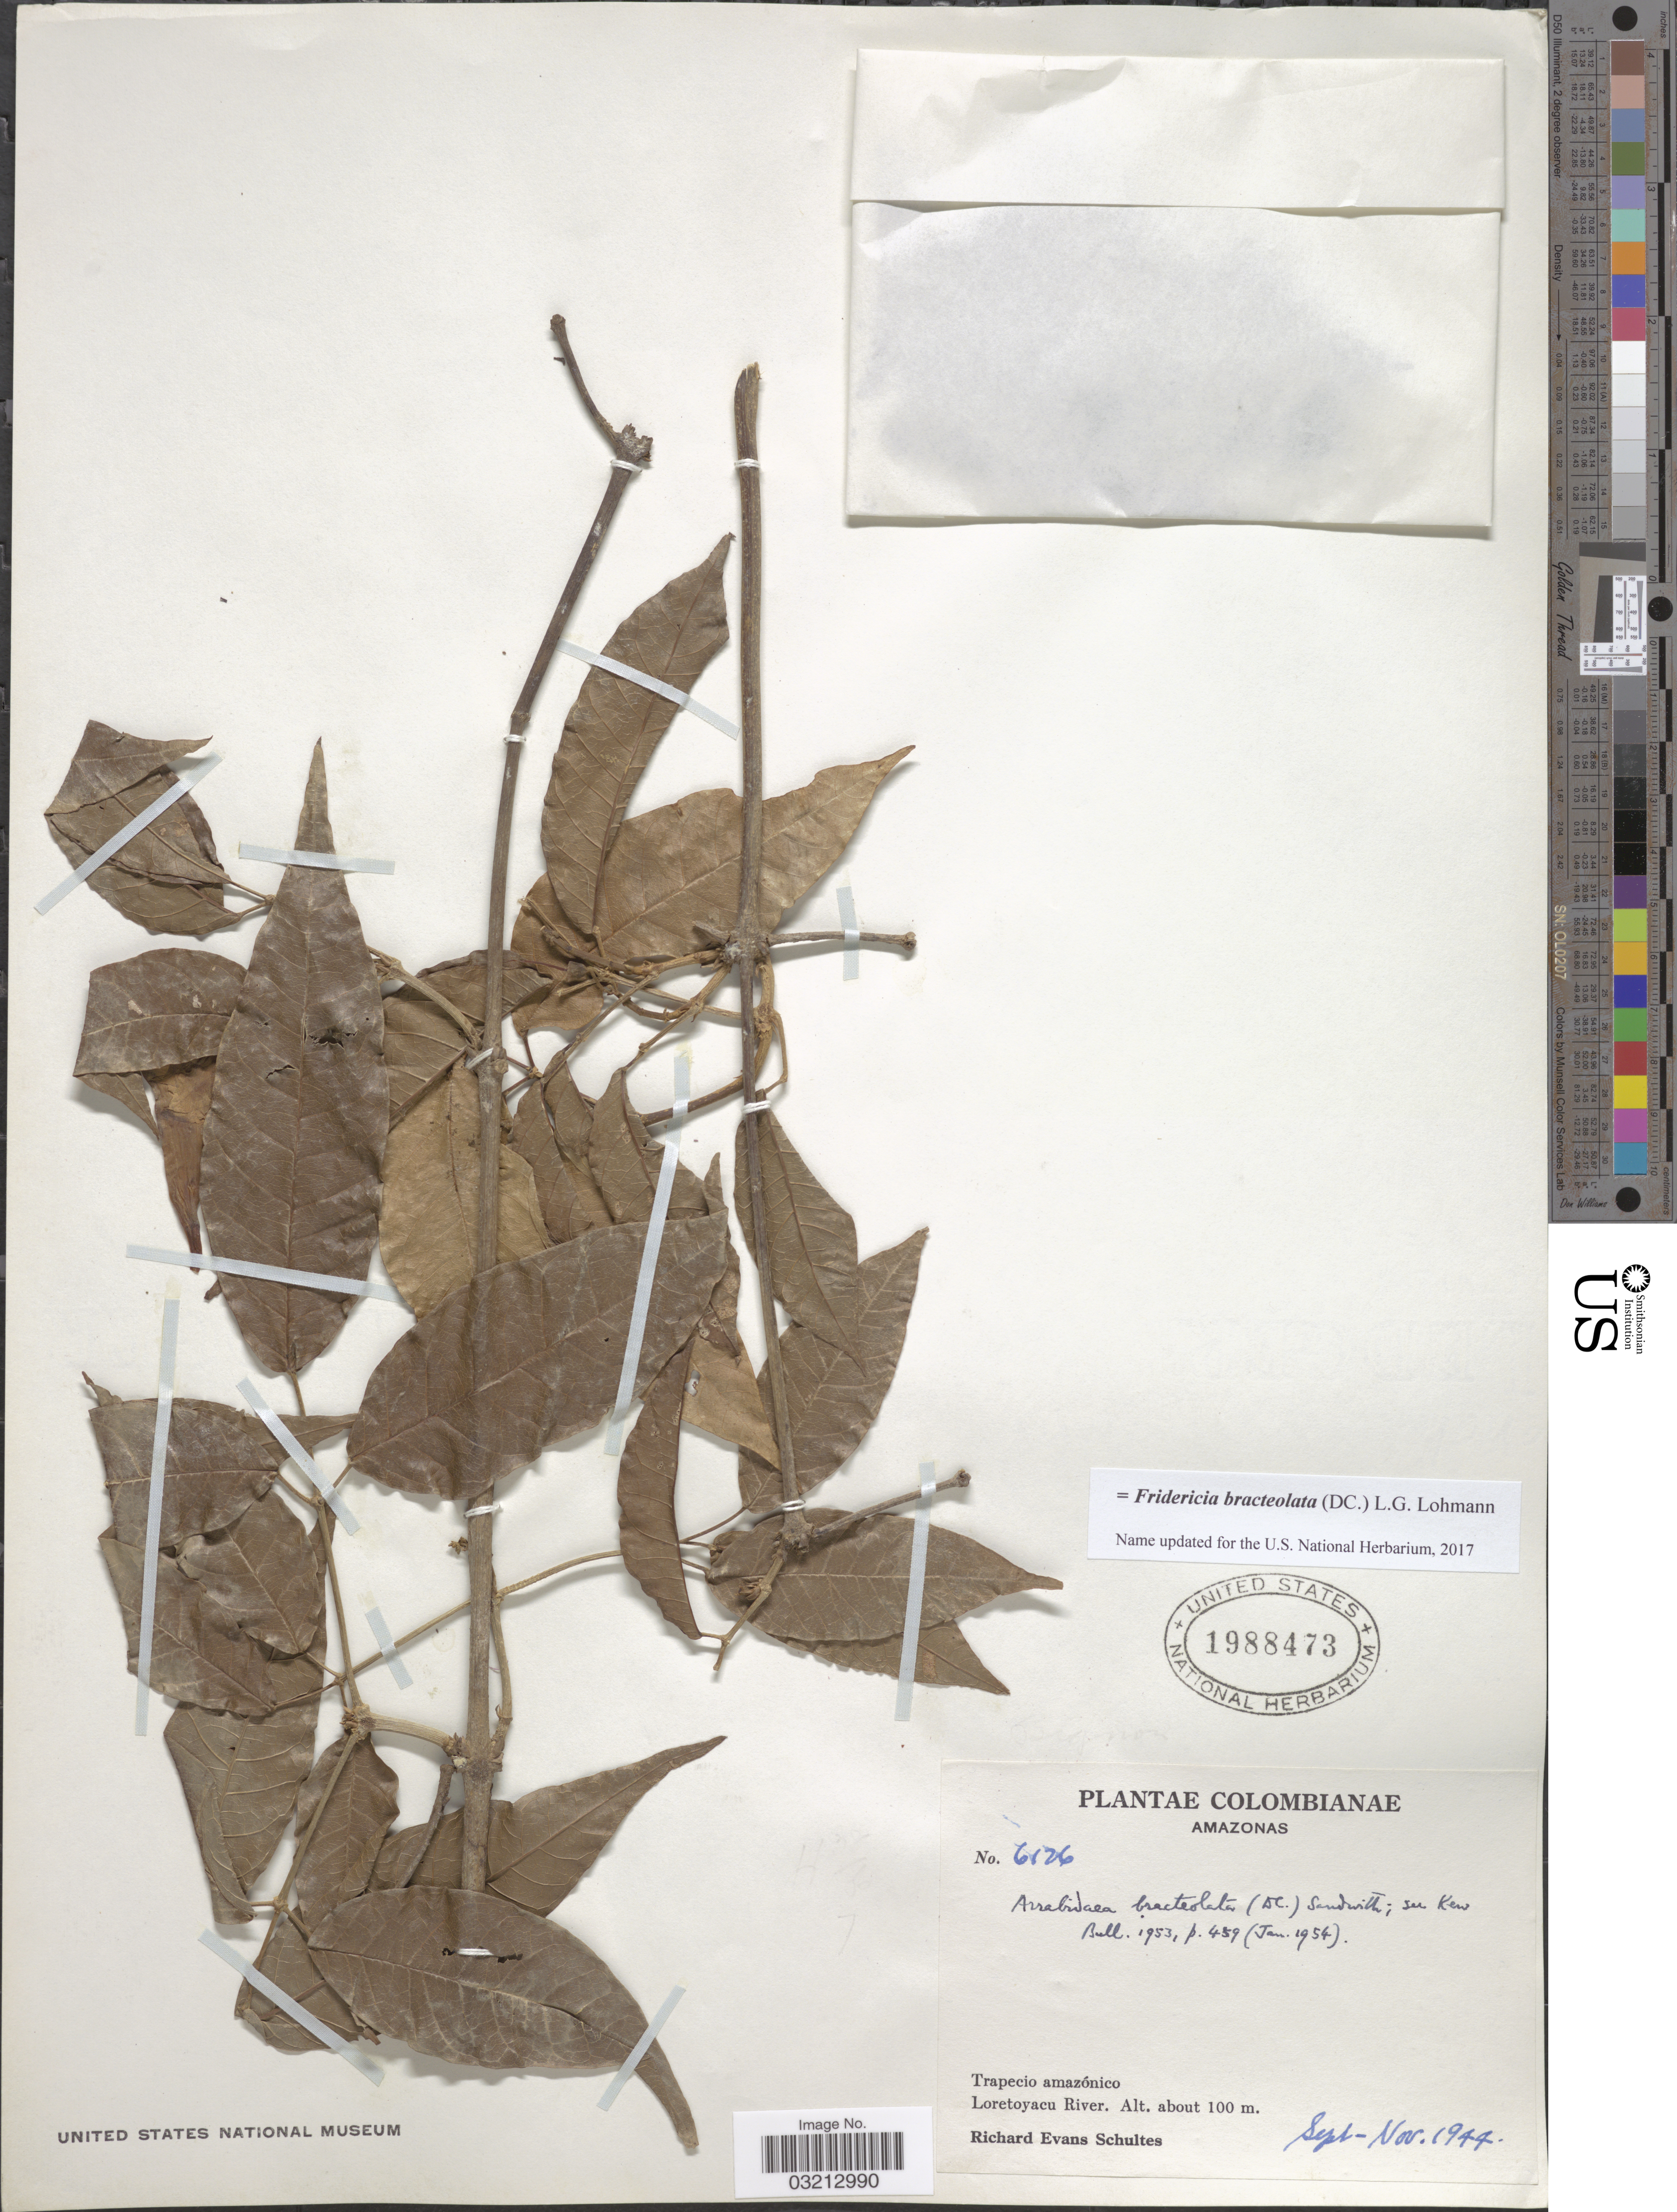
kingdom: Plantae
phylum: Tracheophyta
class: Magnoliopsida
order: Lamiales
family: Bignoniaceae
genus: Fridericia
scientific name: Fridericia bracteolata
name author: (DC.) L.G. Lohmann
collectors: R. E. Schultes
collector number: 6126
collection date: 1944-09/1944-11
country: Colombia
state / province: Amazônas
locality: Trapecio amazónico. Loretoyacu River.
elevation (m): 100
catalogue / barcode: US 1988473